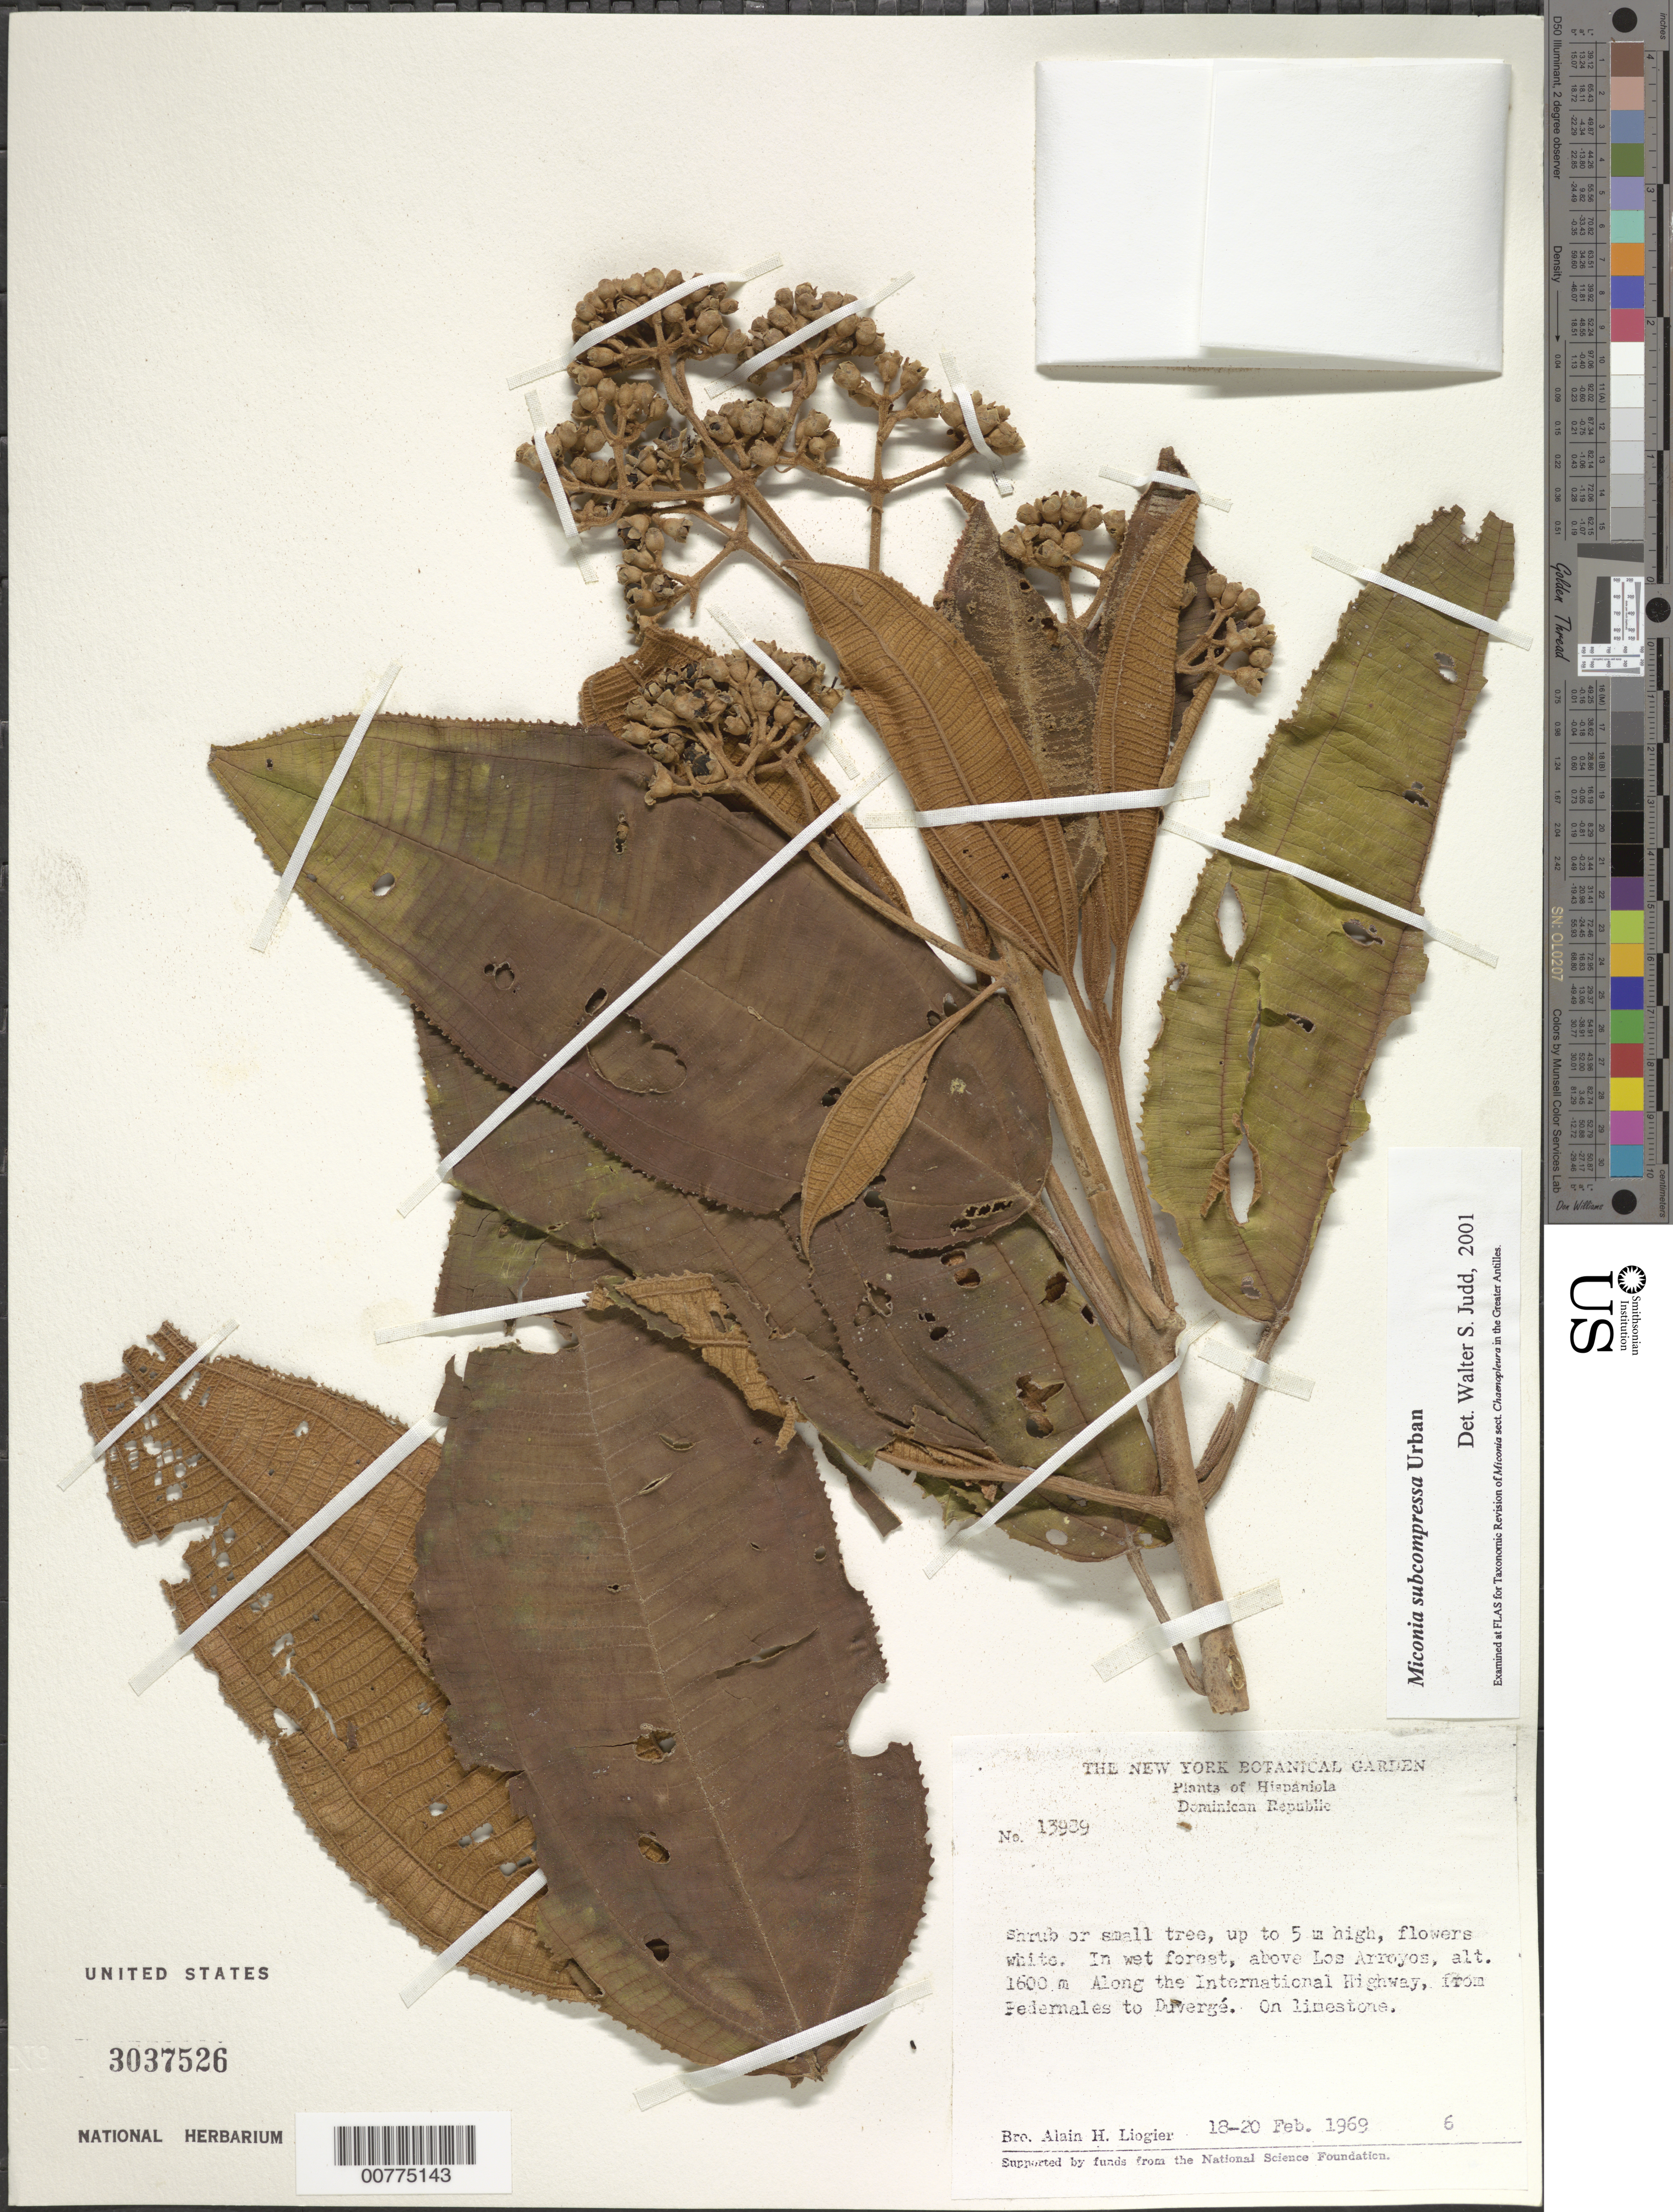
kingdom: Plantae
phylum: Tracheophyta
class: Magnoliopsida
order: Myrtales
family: Melastomataceae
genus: Miconia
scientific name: Miconia subcompressa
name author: Urb.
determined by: Judd, Walter S.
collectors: A. H. Liogier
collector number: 13989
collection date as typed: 18 Feb 1969 to 20 Feb 1969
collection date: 1969-02-18/1969-02-20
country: Dominican Republic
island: Hispaniola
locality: Along the International Highway, from Pedernales to Duvergé, above Los Arroyos.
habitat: In wet forest, on limestone.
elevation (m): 1600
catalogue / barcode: US 3037526